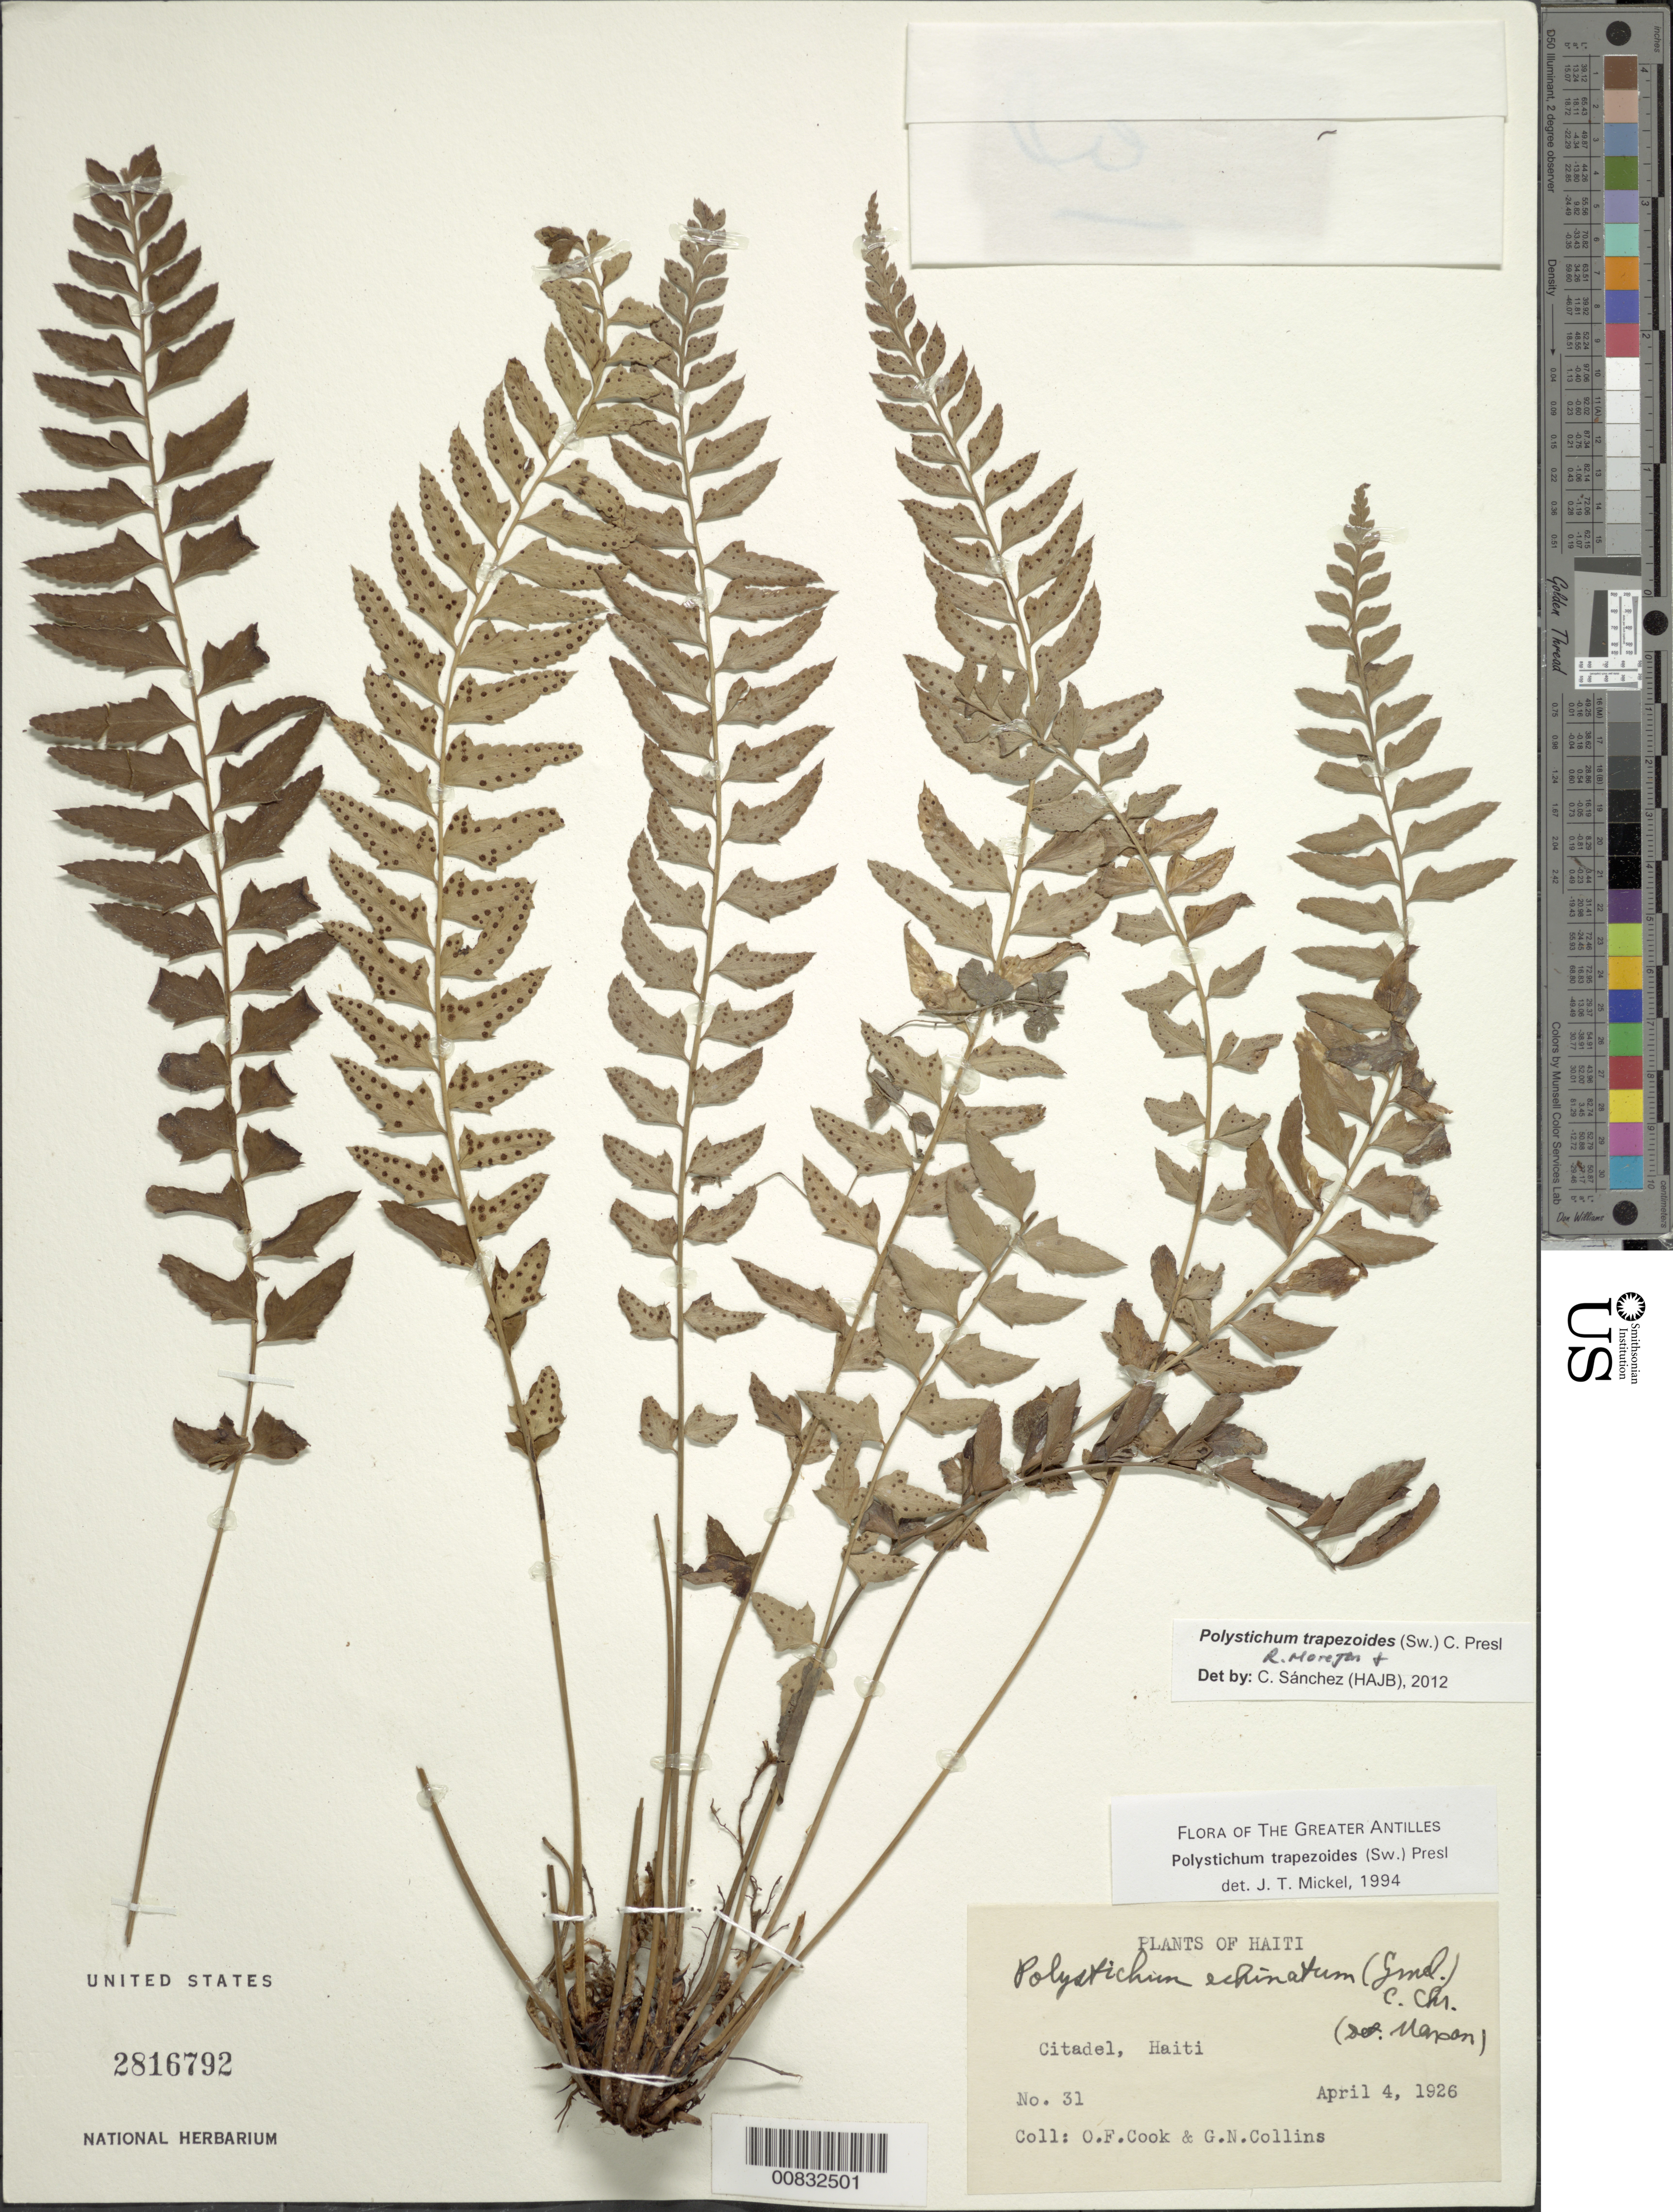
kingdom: Plantae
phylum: Tracheophyta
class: Polypodiopsida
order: Polypodiales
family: Dryopteridaceae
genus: Polystichum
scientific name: Polystichum trapezoides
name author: (Sw.) C. Presl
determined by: Mickel, J. T., (NY), New York Botanical Garden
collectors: O. F. Cook & G. Collins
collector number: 31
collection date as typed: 04 Apr 1926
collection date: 1926-04-04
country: Haiti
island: Hispaniola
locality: Citadel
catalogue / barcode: US 2816792